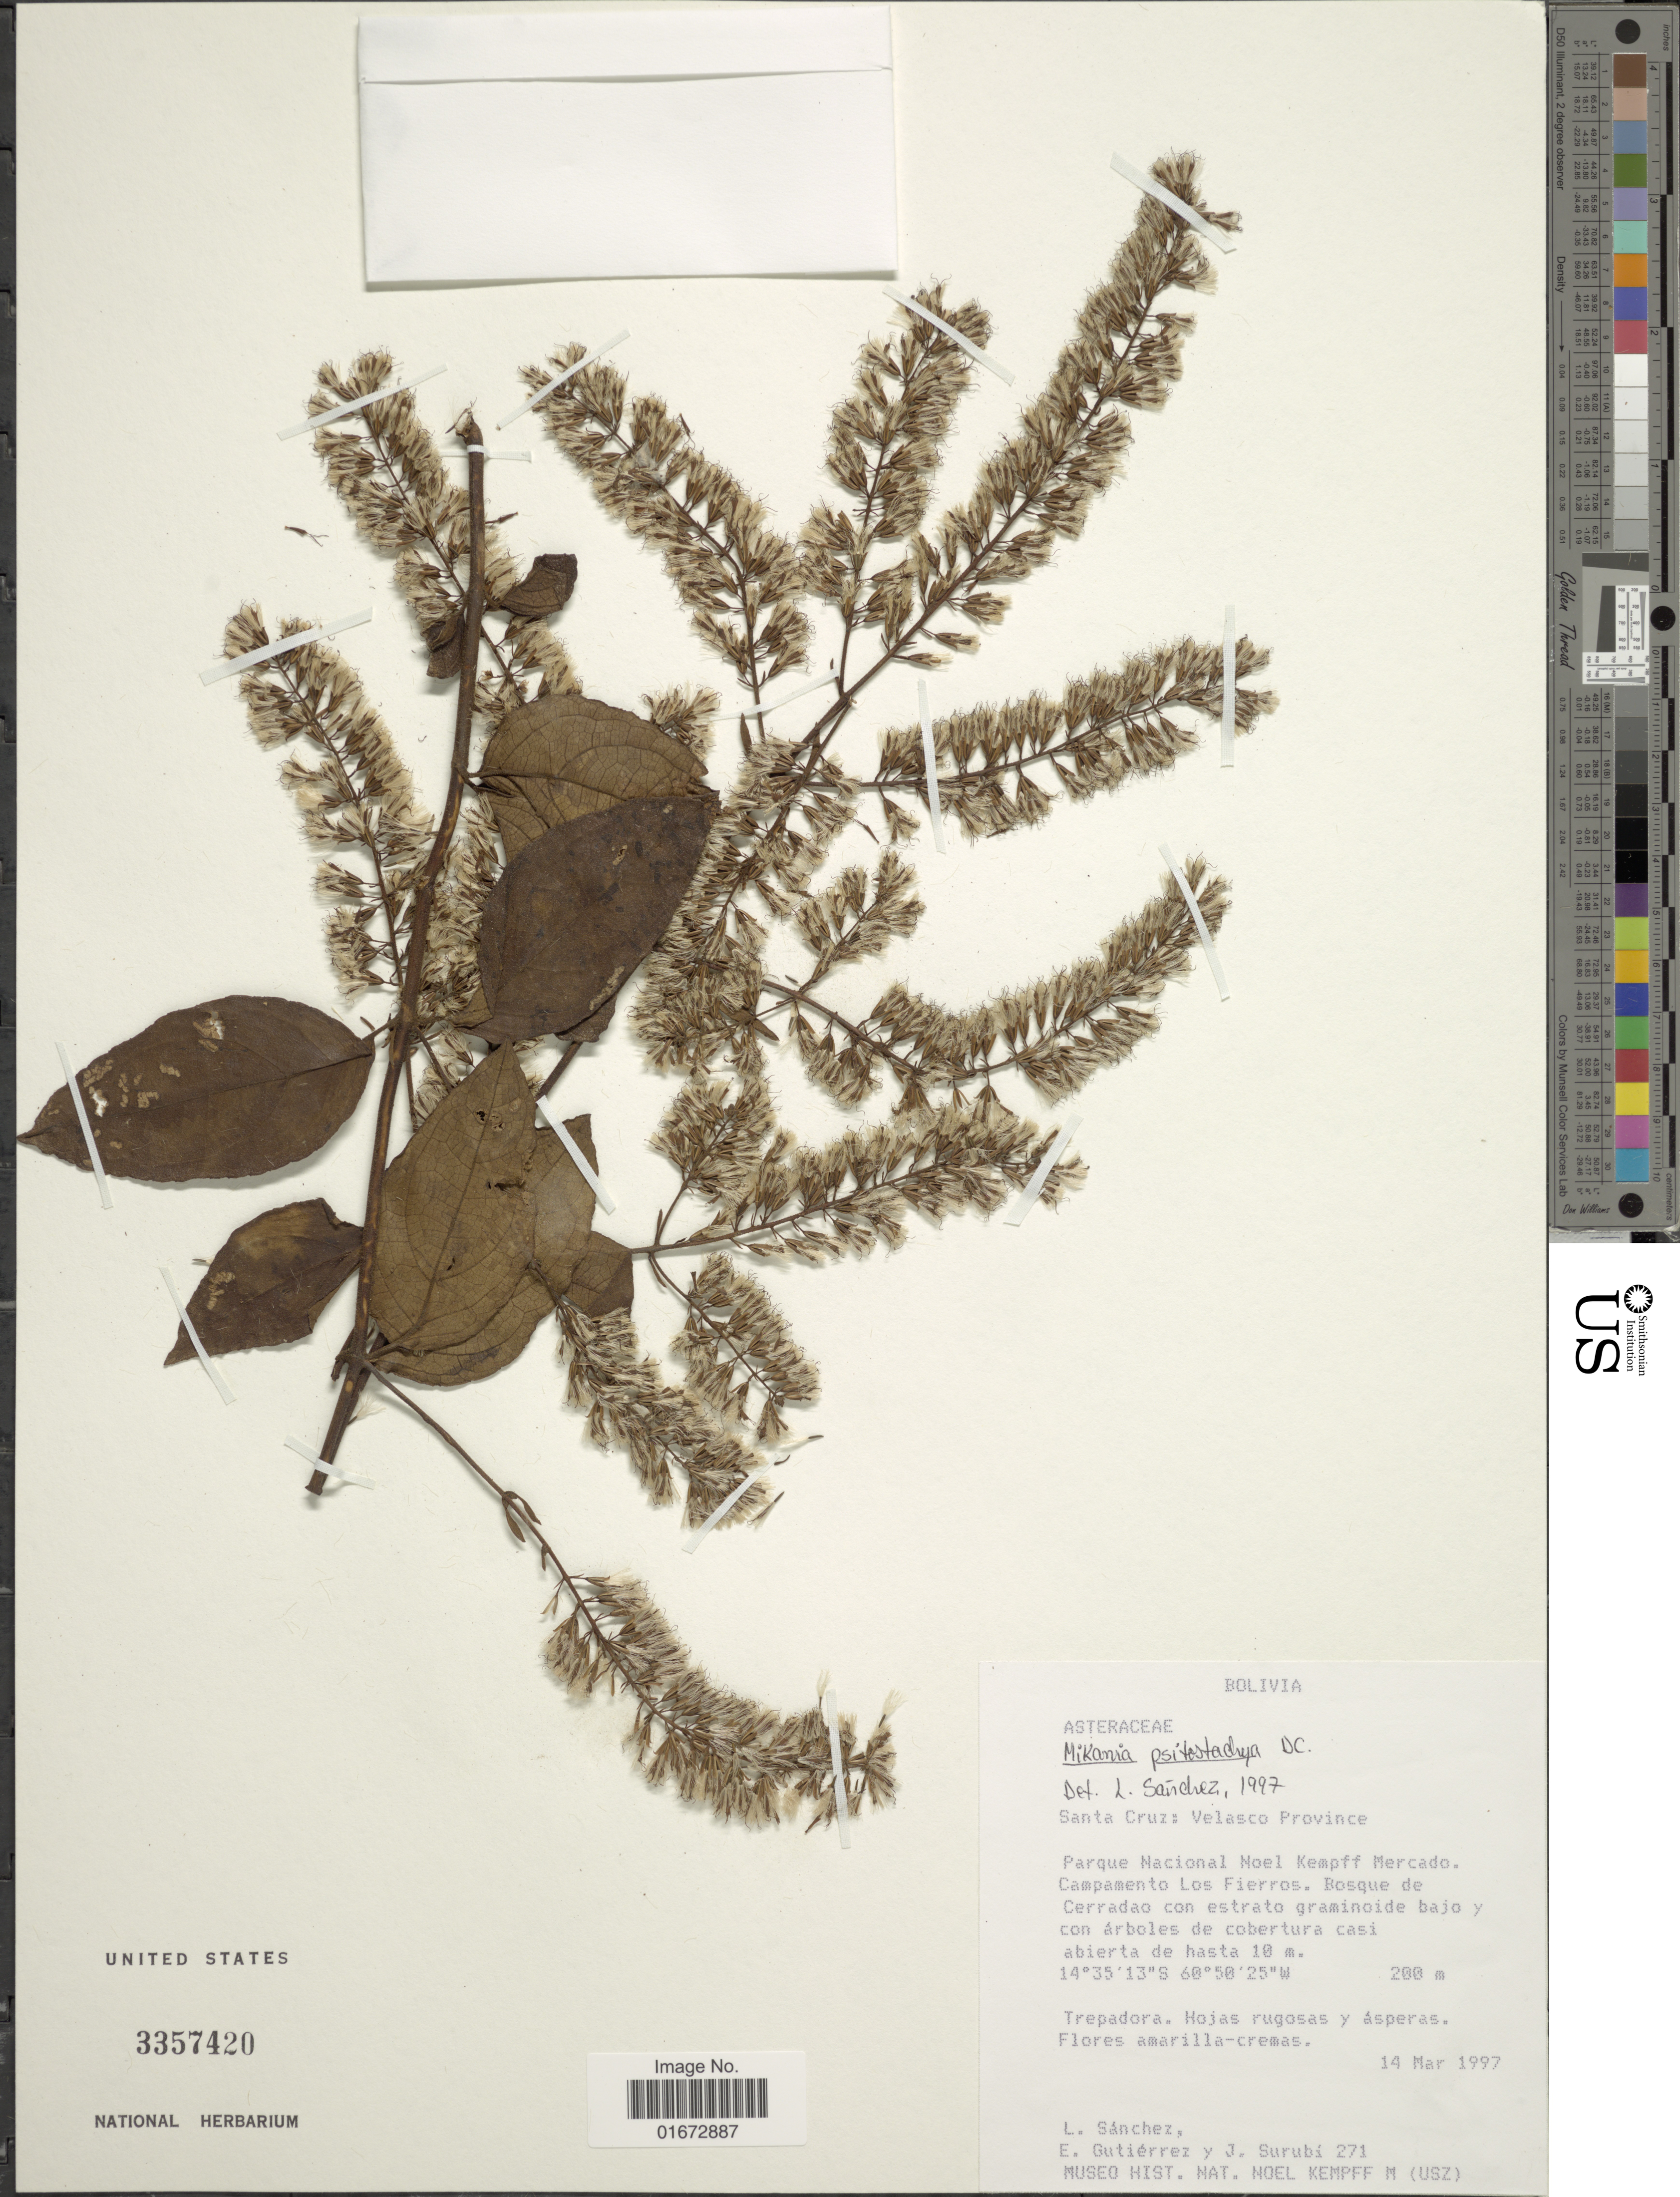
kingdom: Plantae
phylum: Tracheophyta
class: Magnoliopsida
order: Asterales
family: Asteraceae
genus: Mikania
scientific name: Mikania psilostachya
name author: DC.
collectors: L. Sanchez, E. Gutiérrez & J. Surubi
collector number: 271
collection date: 1997-03-14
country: Bolivia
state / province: Santa Cruz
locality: Santa Cruz: Velasco Province. Parque Nacional Noel Kempff Mercado. Campamento Los Fierros. Bosque de Cerradao con estrato graminoide bajo y con árboles de cobertura casi abierta de hasta 10 m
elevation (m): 200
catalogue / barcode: US 3357420